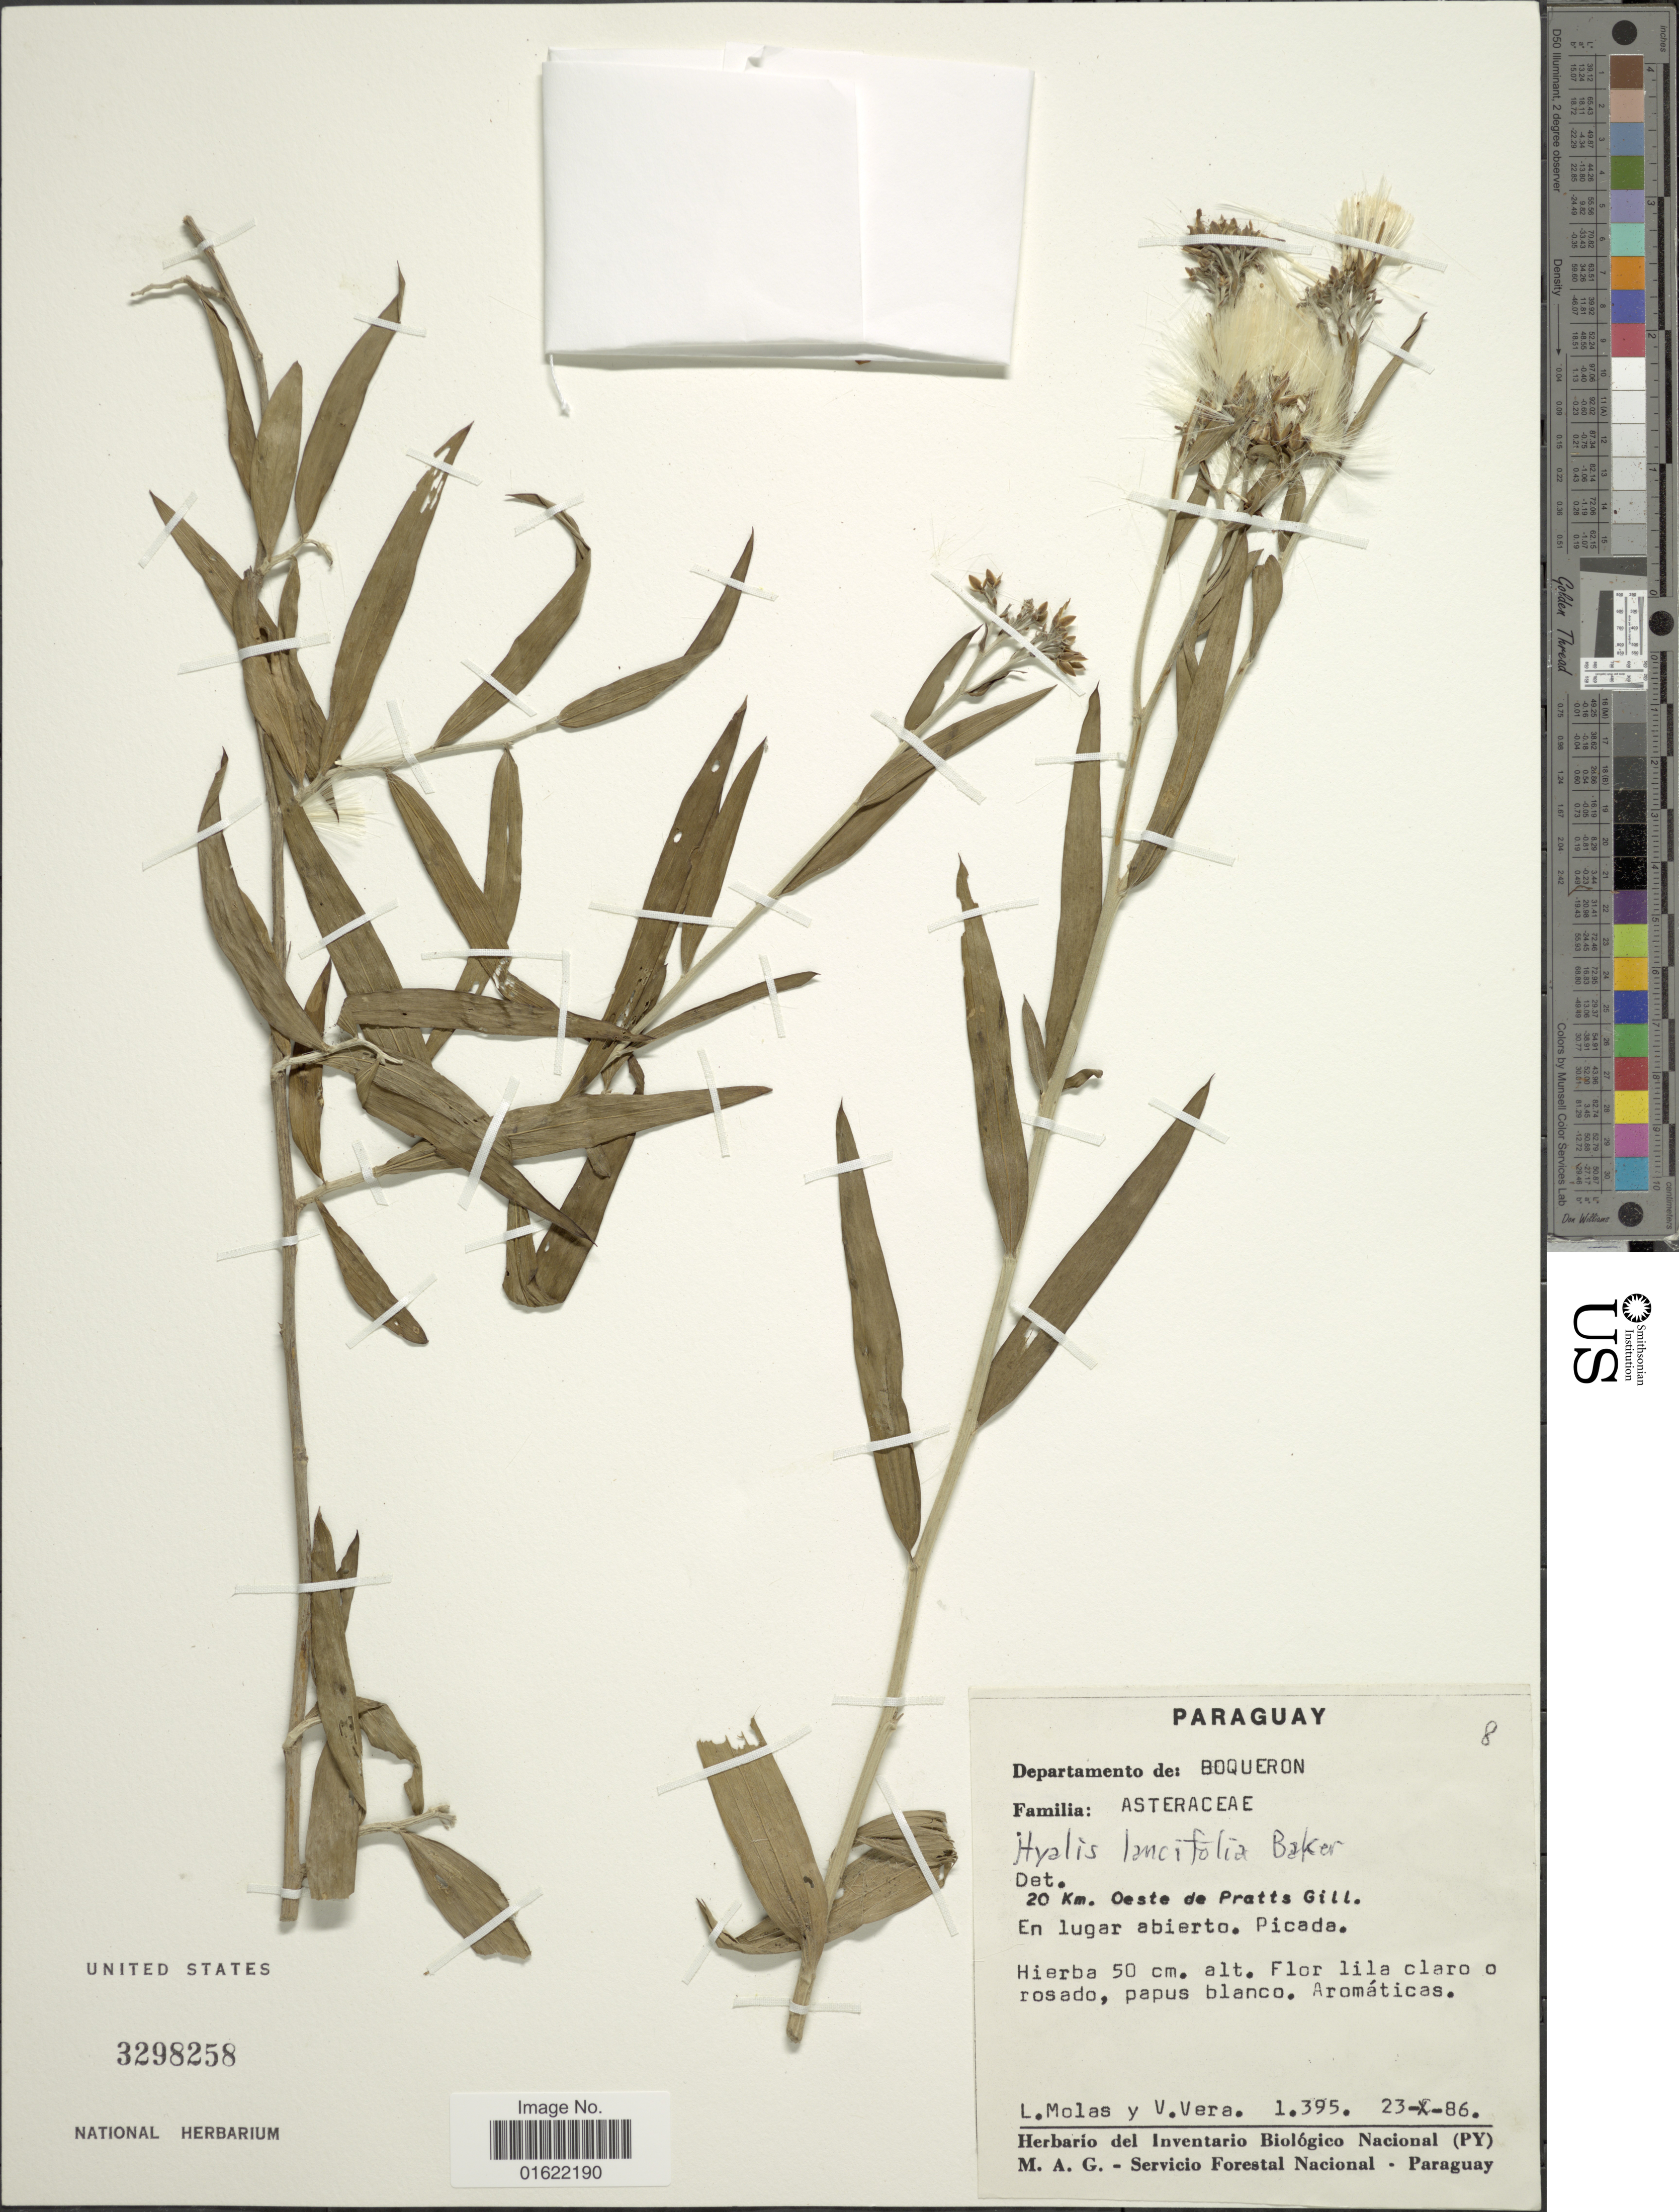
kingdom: Plantae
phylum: Tracheophyta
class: Magnoliopsida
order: Asterales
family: Asteraceae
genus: Hyalis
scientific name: Hyalis lancifolia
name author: Baker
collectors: L. Molas & V. Vera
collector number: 1395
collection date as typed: Transcribed d/m/y: 23/10/86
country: Paraguay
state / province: Boqueron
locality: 20 km Oeste de Pratts Gill. En lugar abierto. Picada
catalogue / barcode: US 3298258